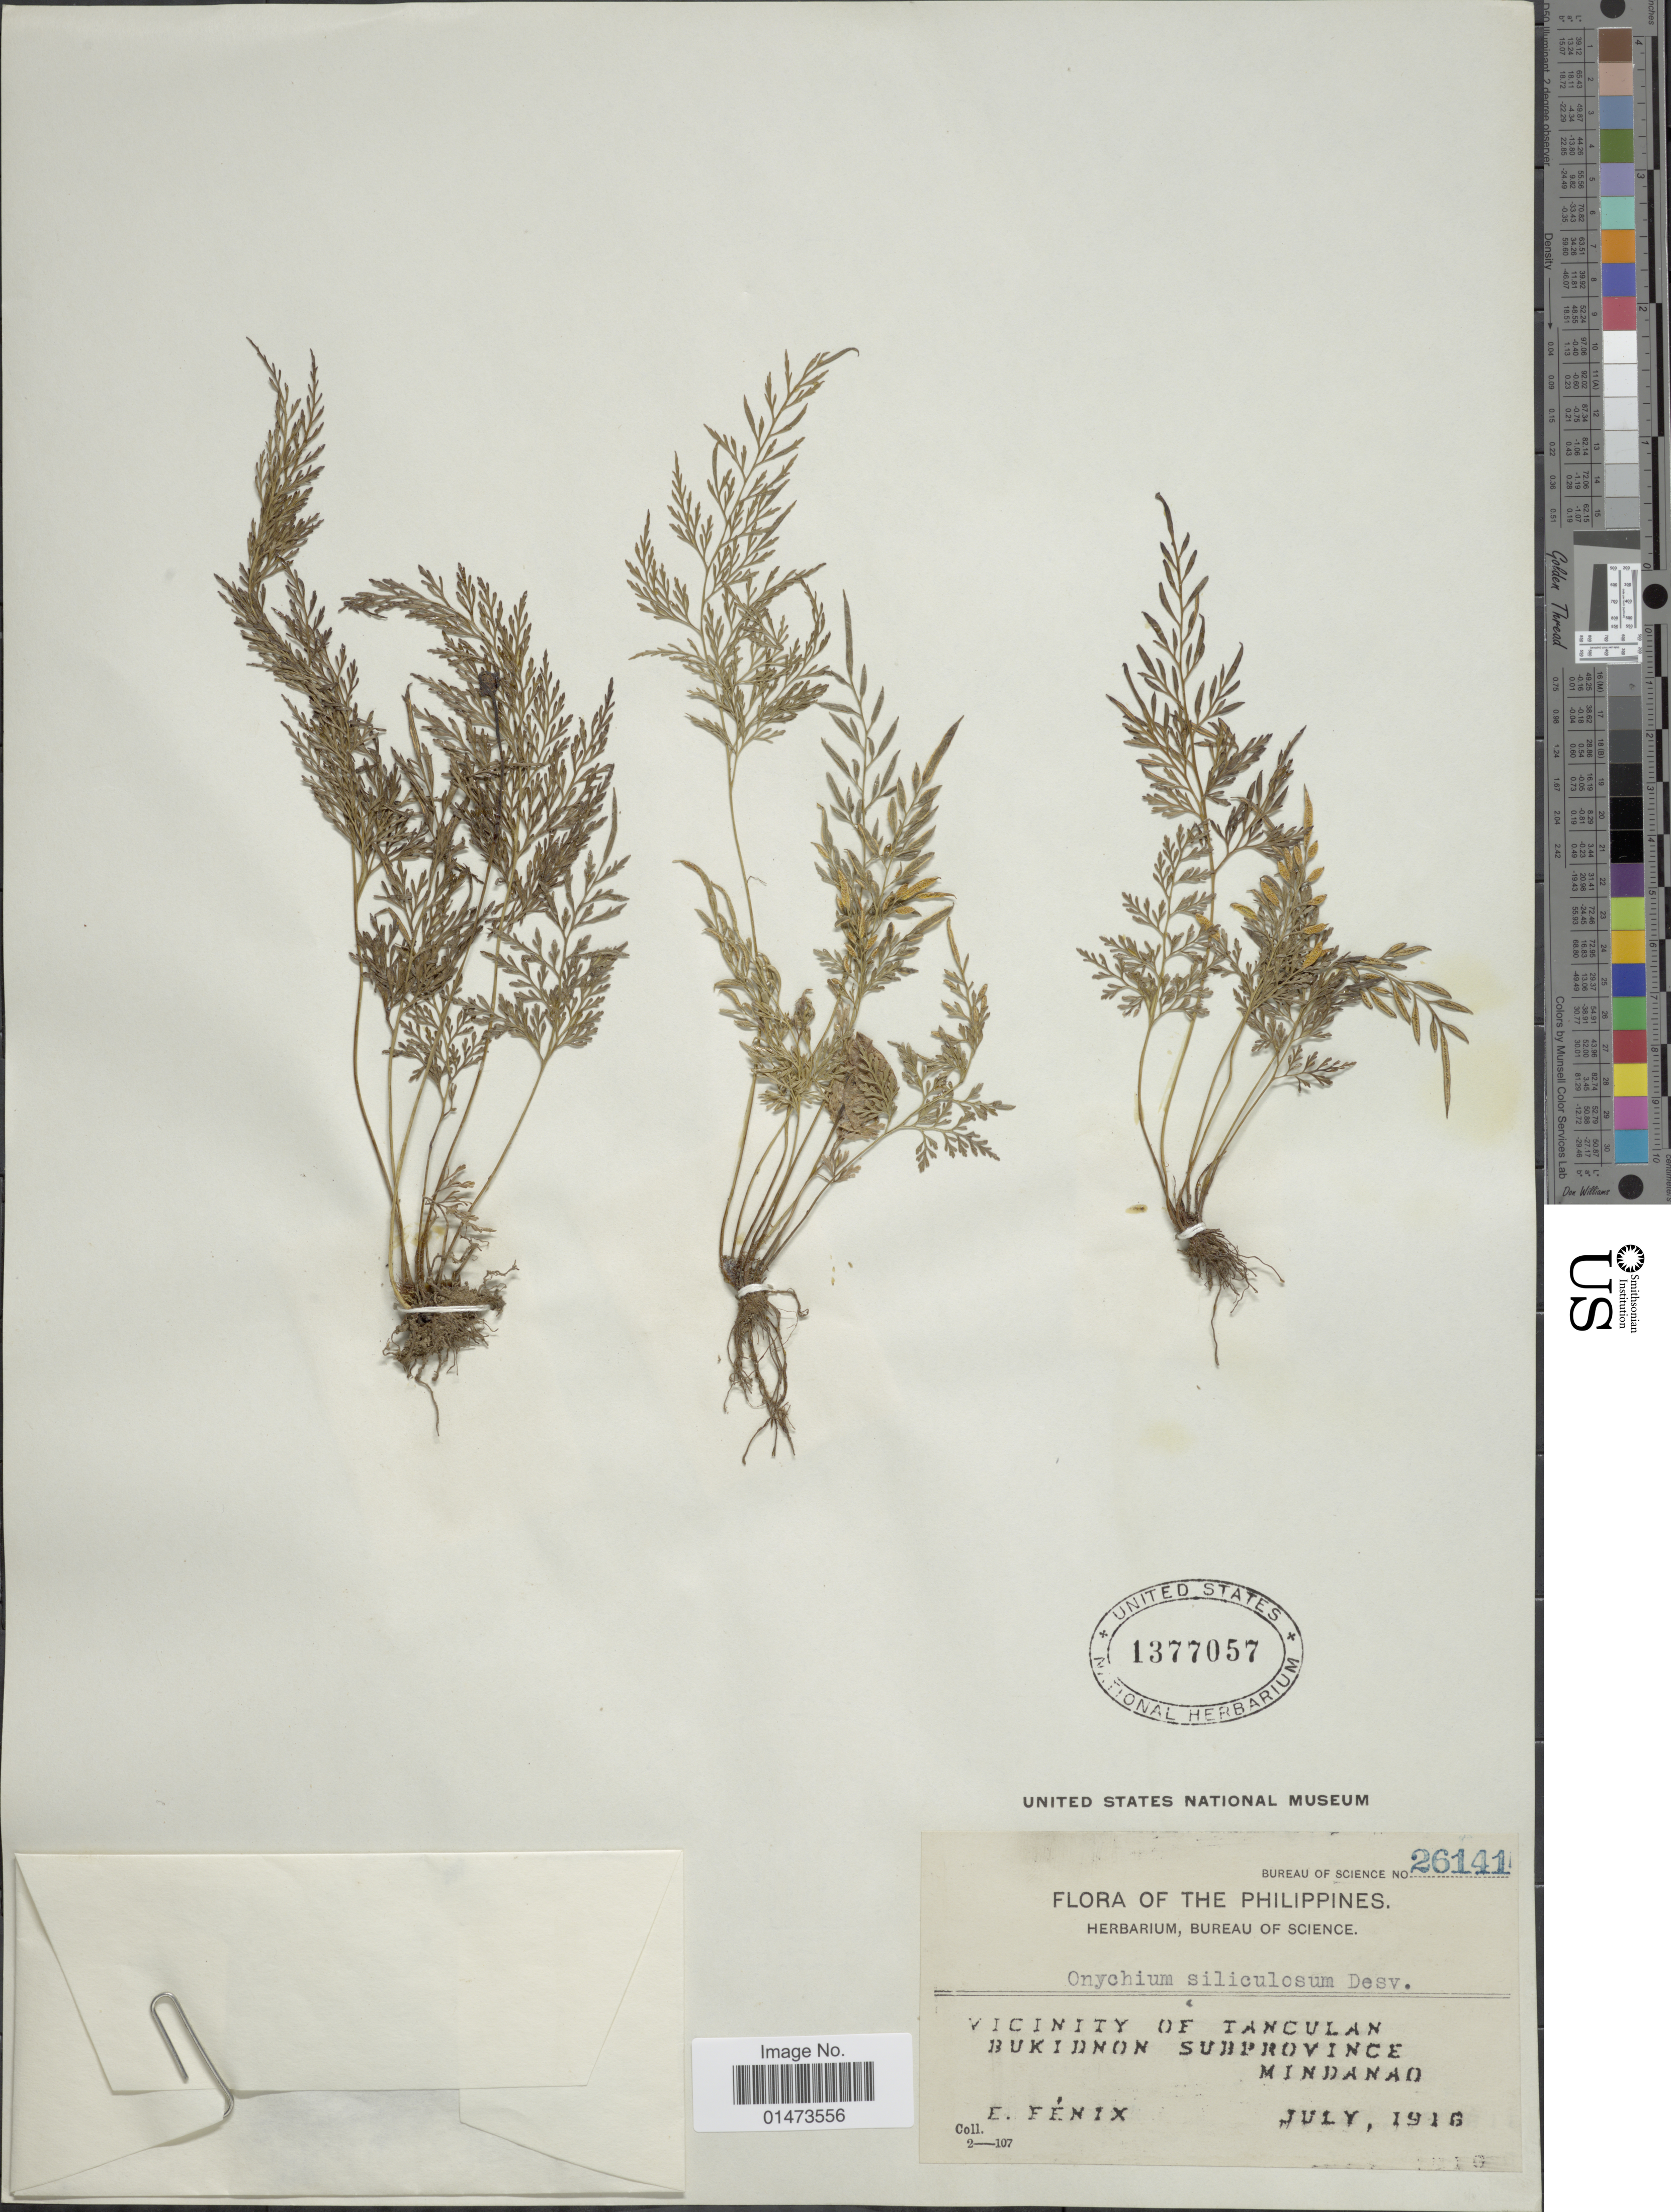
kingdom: Plantae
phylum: Tracheophyta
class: Polypodiopsida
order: Polypodiales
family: Pteridaceae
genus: Onychium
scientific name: Onychium siliculosum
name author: (Desv.) C. Chr.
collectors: E. Fénix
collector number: Bureau of Science 26141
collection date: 1916-07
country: Philippines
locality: Vicinity of Tanculan Bukidnon Subprovince Mindanao.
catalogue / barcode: US 1377057